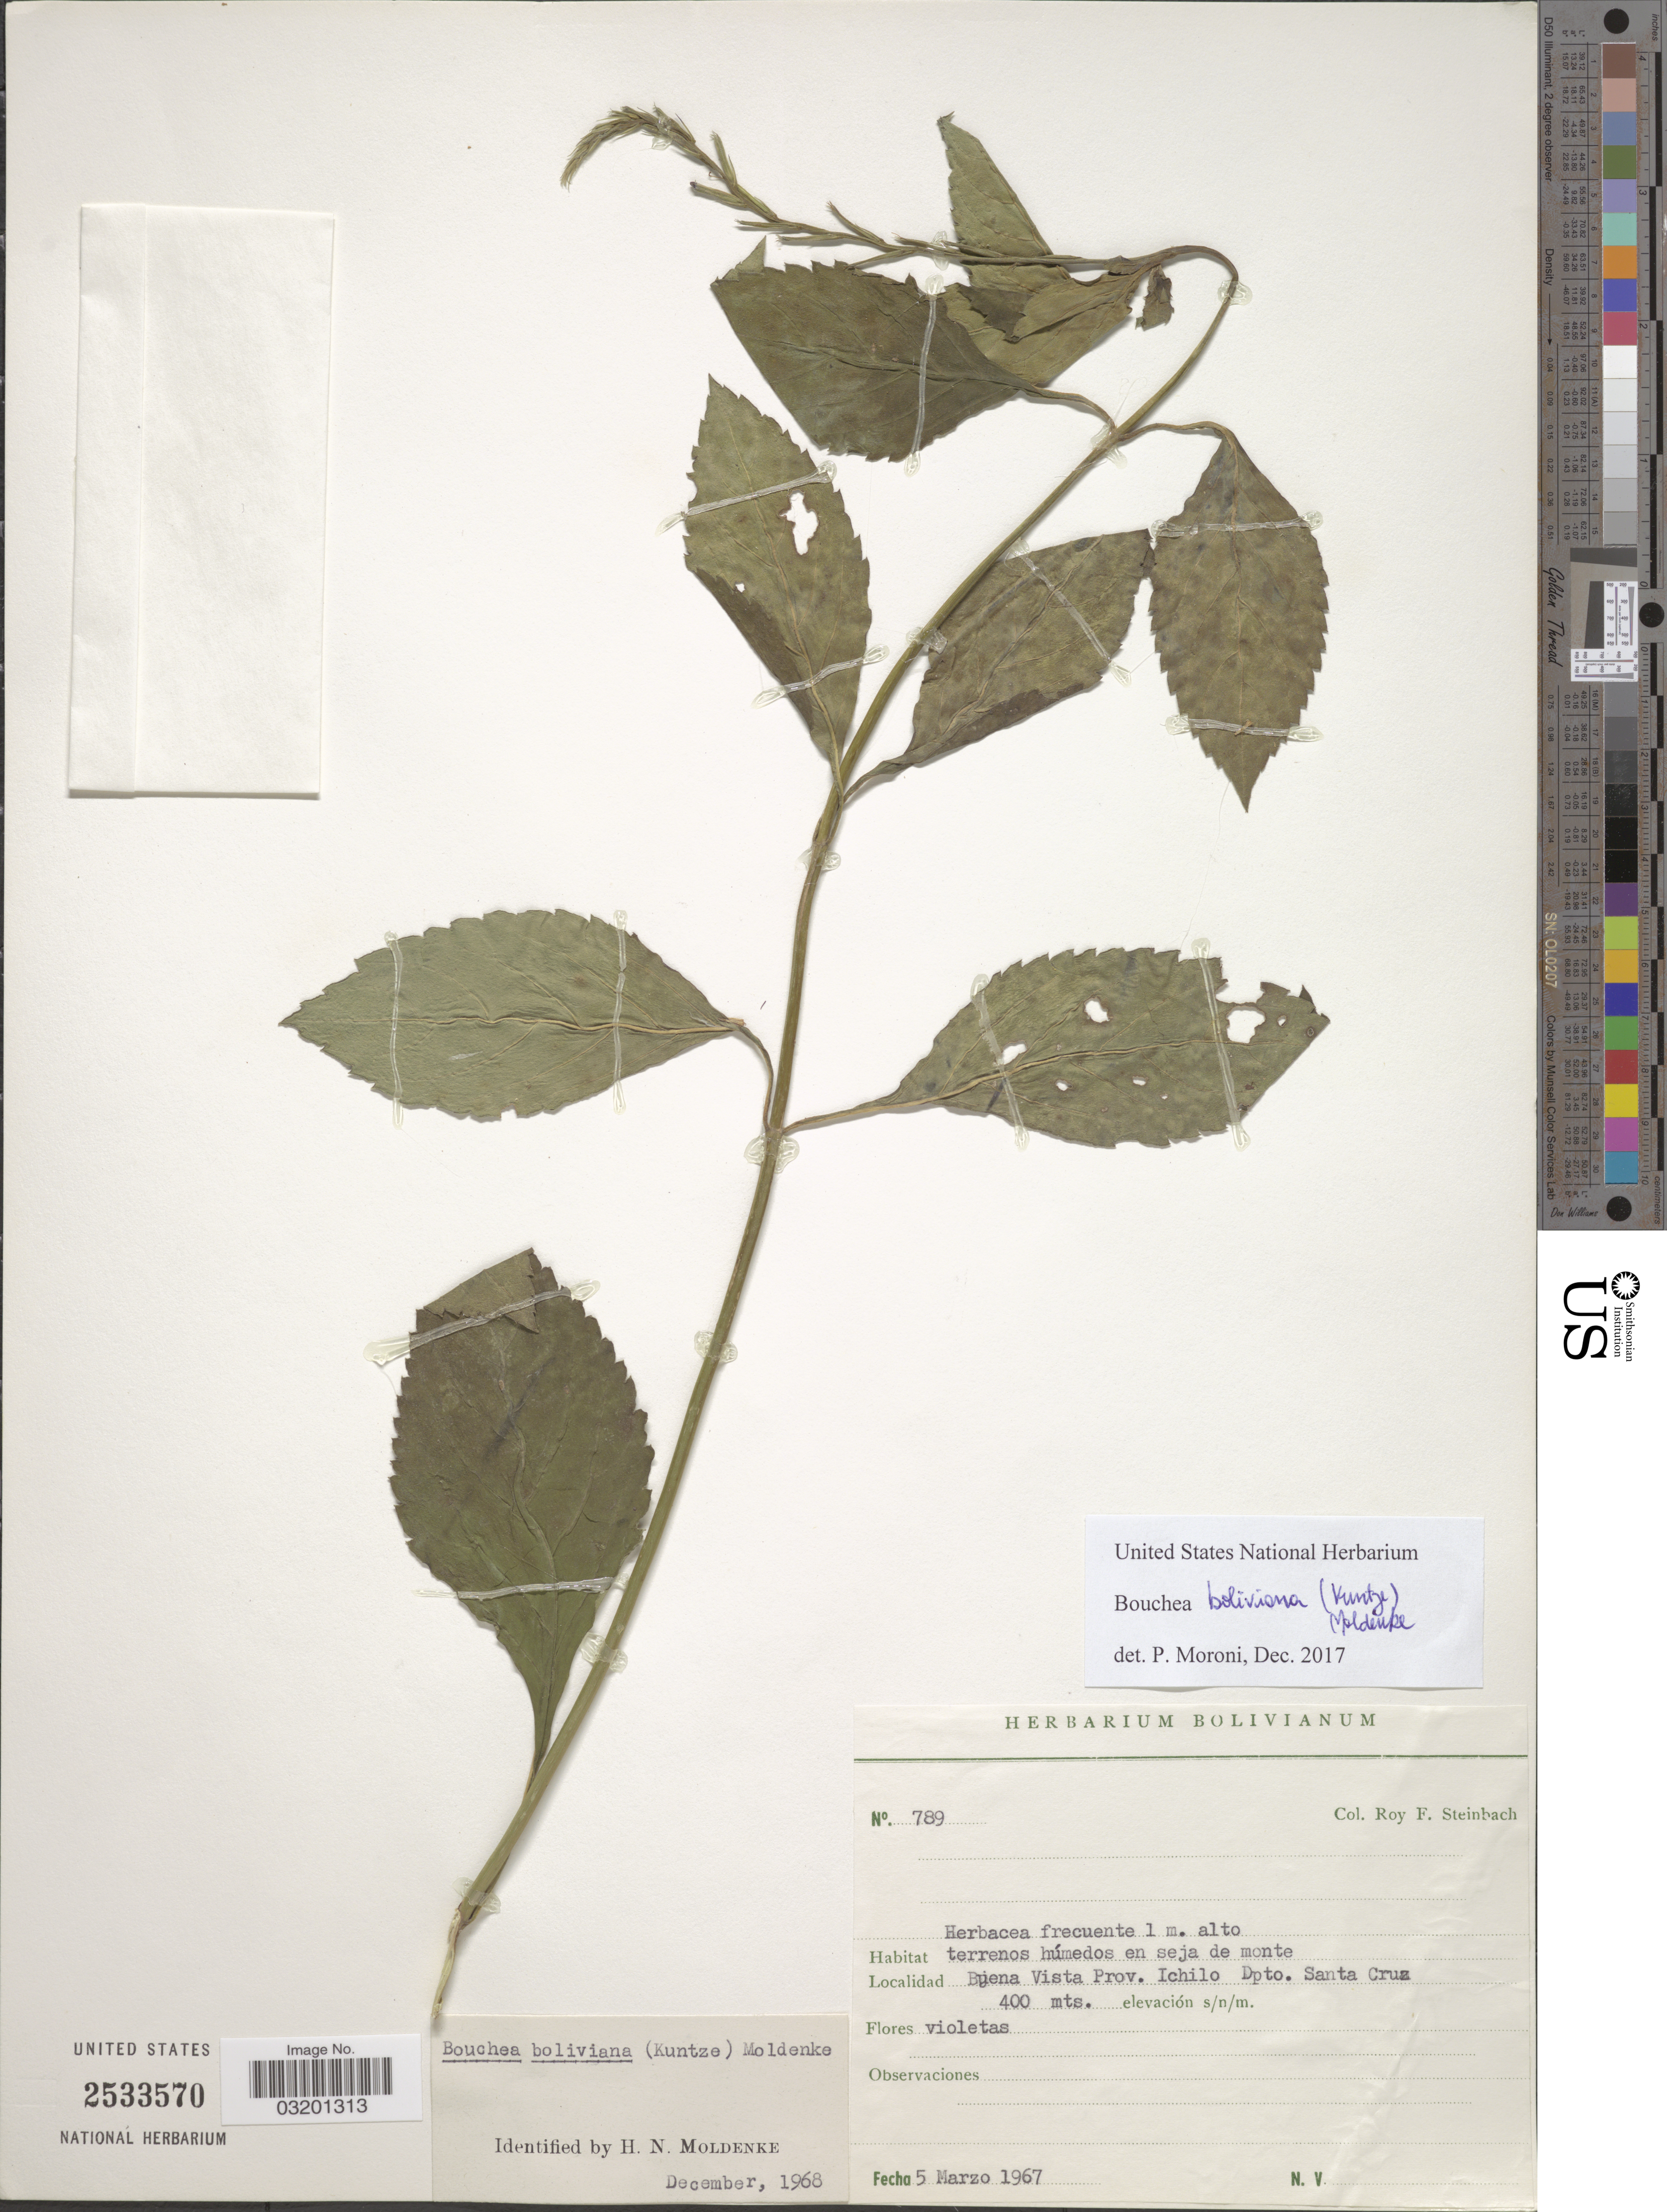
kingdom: Plantae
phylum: Tracheophyta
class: Magnoliopsida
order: Lamiales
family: Verbenaceae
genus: Bouchea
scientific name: Bouchea boliviana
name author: (Kuntze) Moldenke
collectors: R. F. Steinbach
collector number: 789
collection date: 1967-03-05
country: Bolivia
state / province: Santa Cruz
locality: Buena Vista Prov. Ichilo Dpto. Santa Cruz.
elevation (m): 400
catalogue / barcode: US 2533570